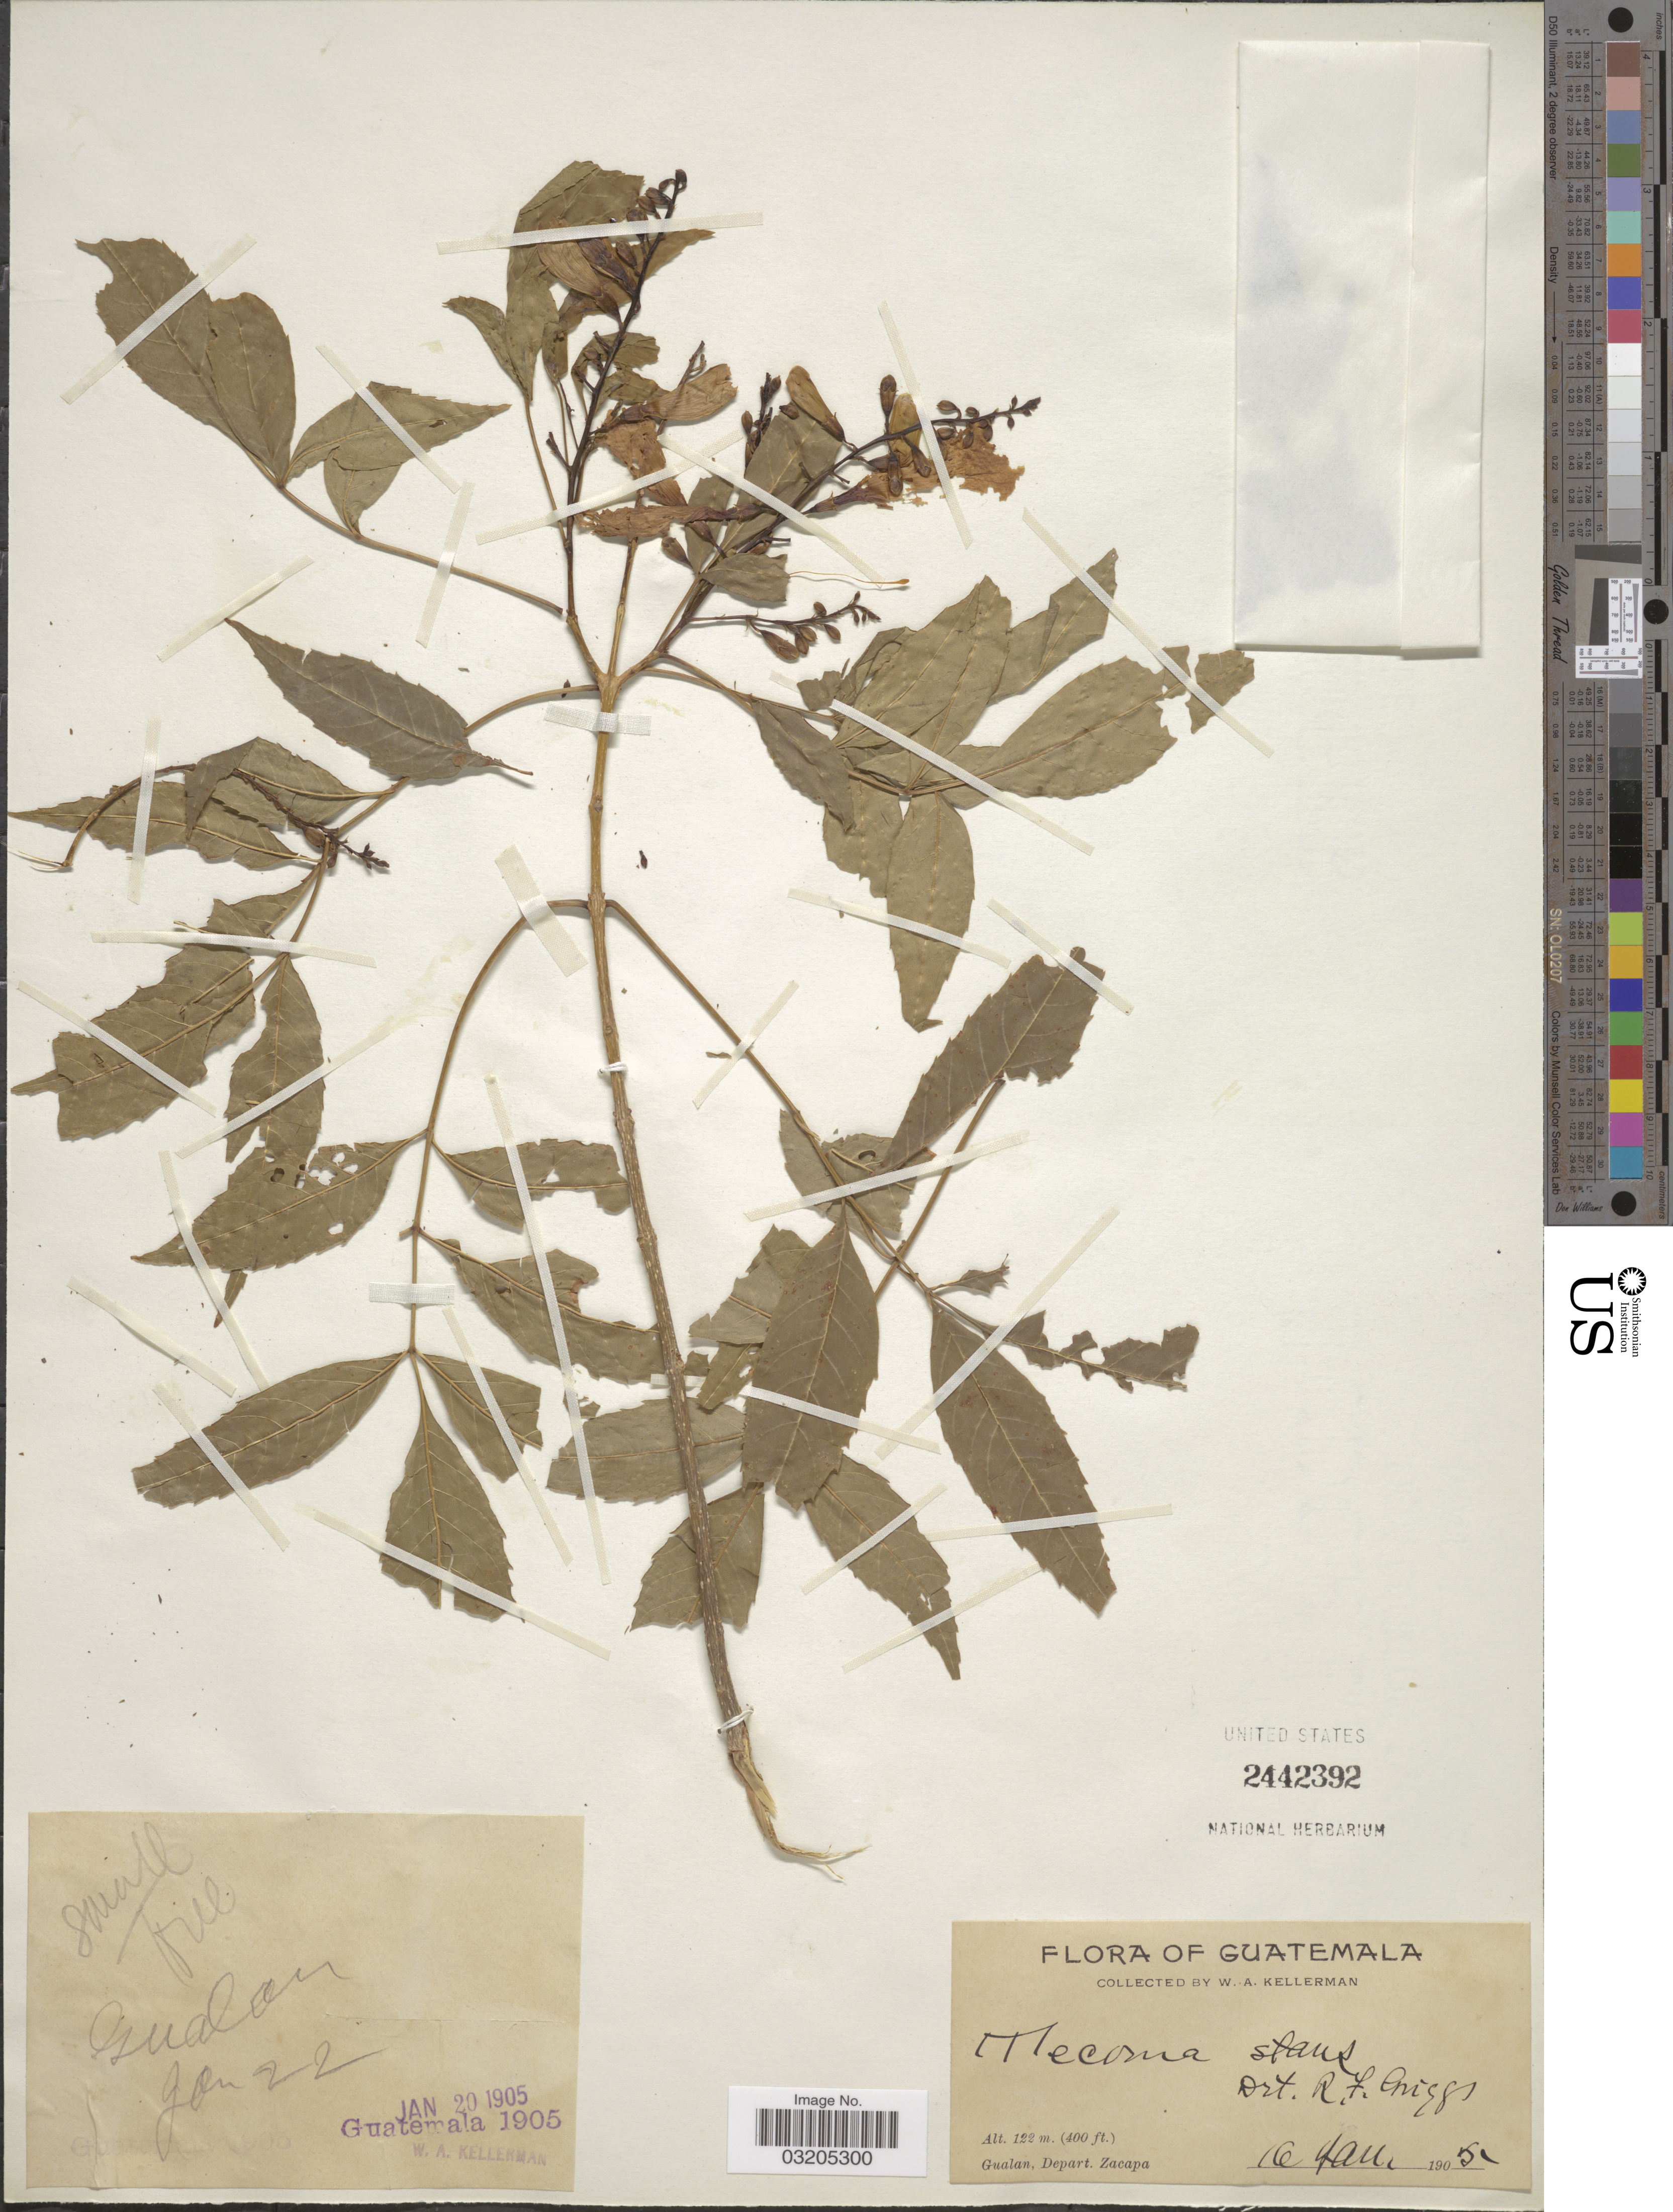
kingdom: Plantae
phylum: Tracheophyta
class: Magnoliopsida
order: Lamiales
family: Bignoniaceae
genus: Tecoma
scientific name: Tecoma stans var. stans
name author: (L.) Juss. ex Kunth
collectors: W. Kellerman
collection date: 1905-01-16/1905-01-22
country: Guatemala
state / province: Zacapa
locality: Gualan, Depart. Zacapa.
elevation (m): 122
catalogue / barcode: US 2442392